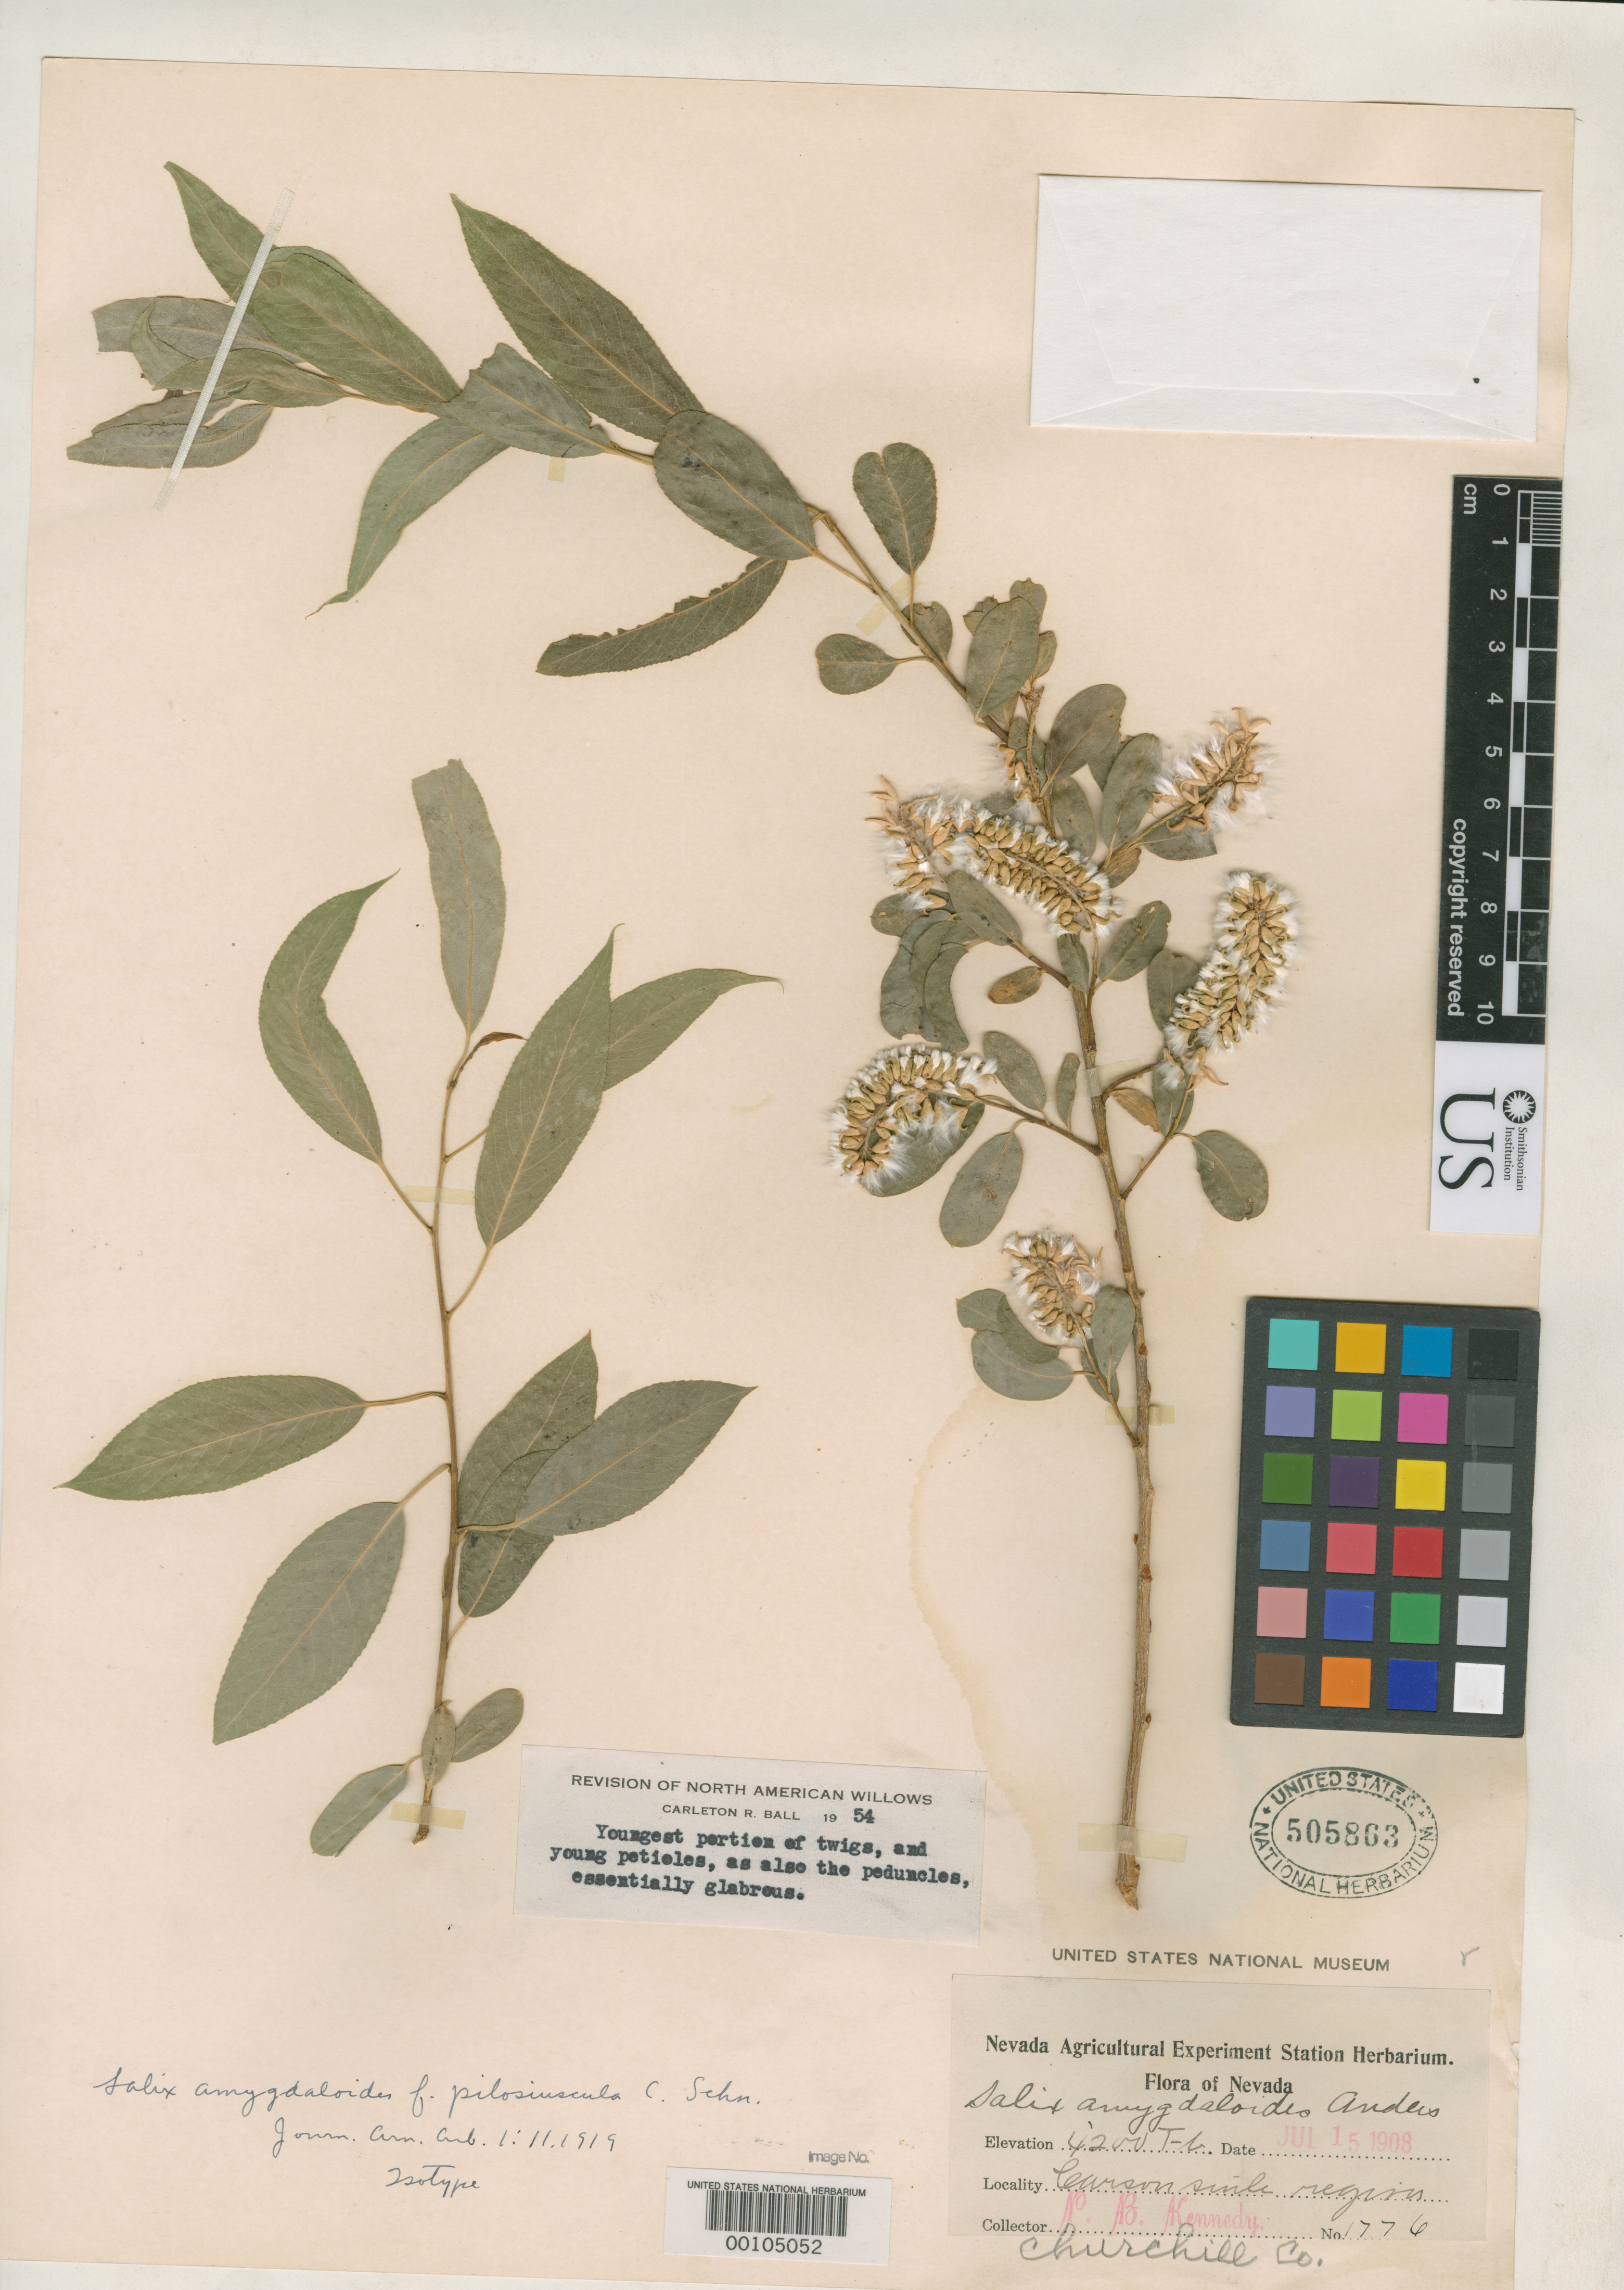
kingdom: Plantae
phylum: Tracheophyta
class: Magnoliopsida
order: Malpighiales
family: Salicaceae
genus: Salix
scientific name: Salix amygdaloides f. pilosiuscula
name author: C.K. Schneid.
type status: Isotype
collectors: P. B. Kennedy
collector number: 1776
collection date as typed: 15 Jul 1908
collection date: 1908-07-15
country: United States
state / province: Nevada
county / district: Churchill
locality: Carsen Sink region.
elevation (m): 1265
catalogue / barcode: US 505863